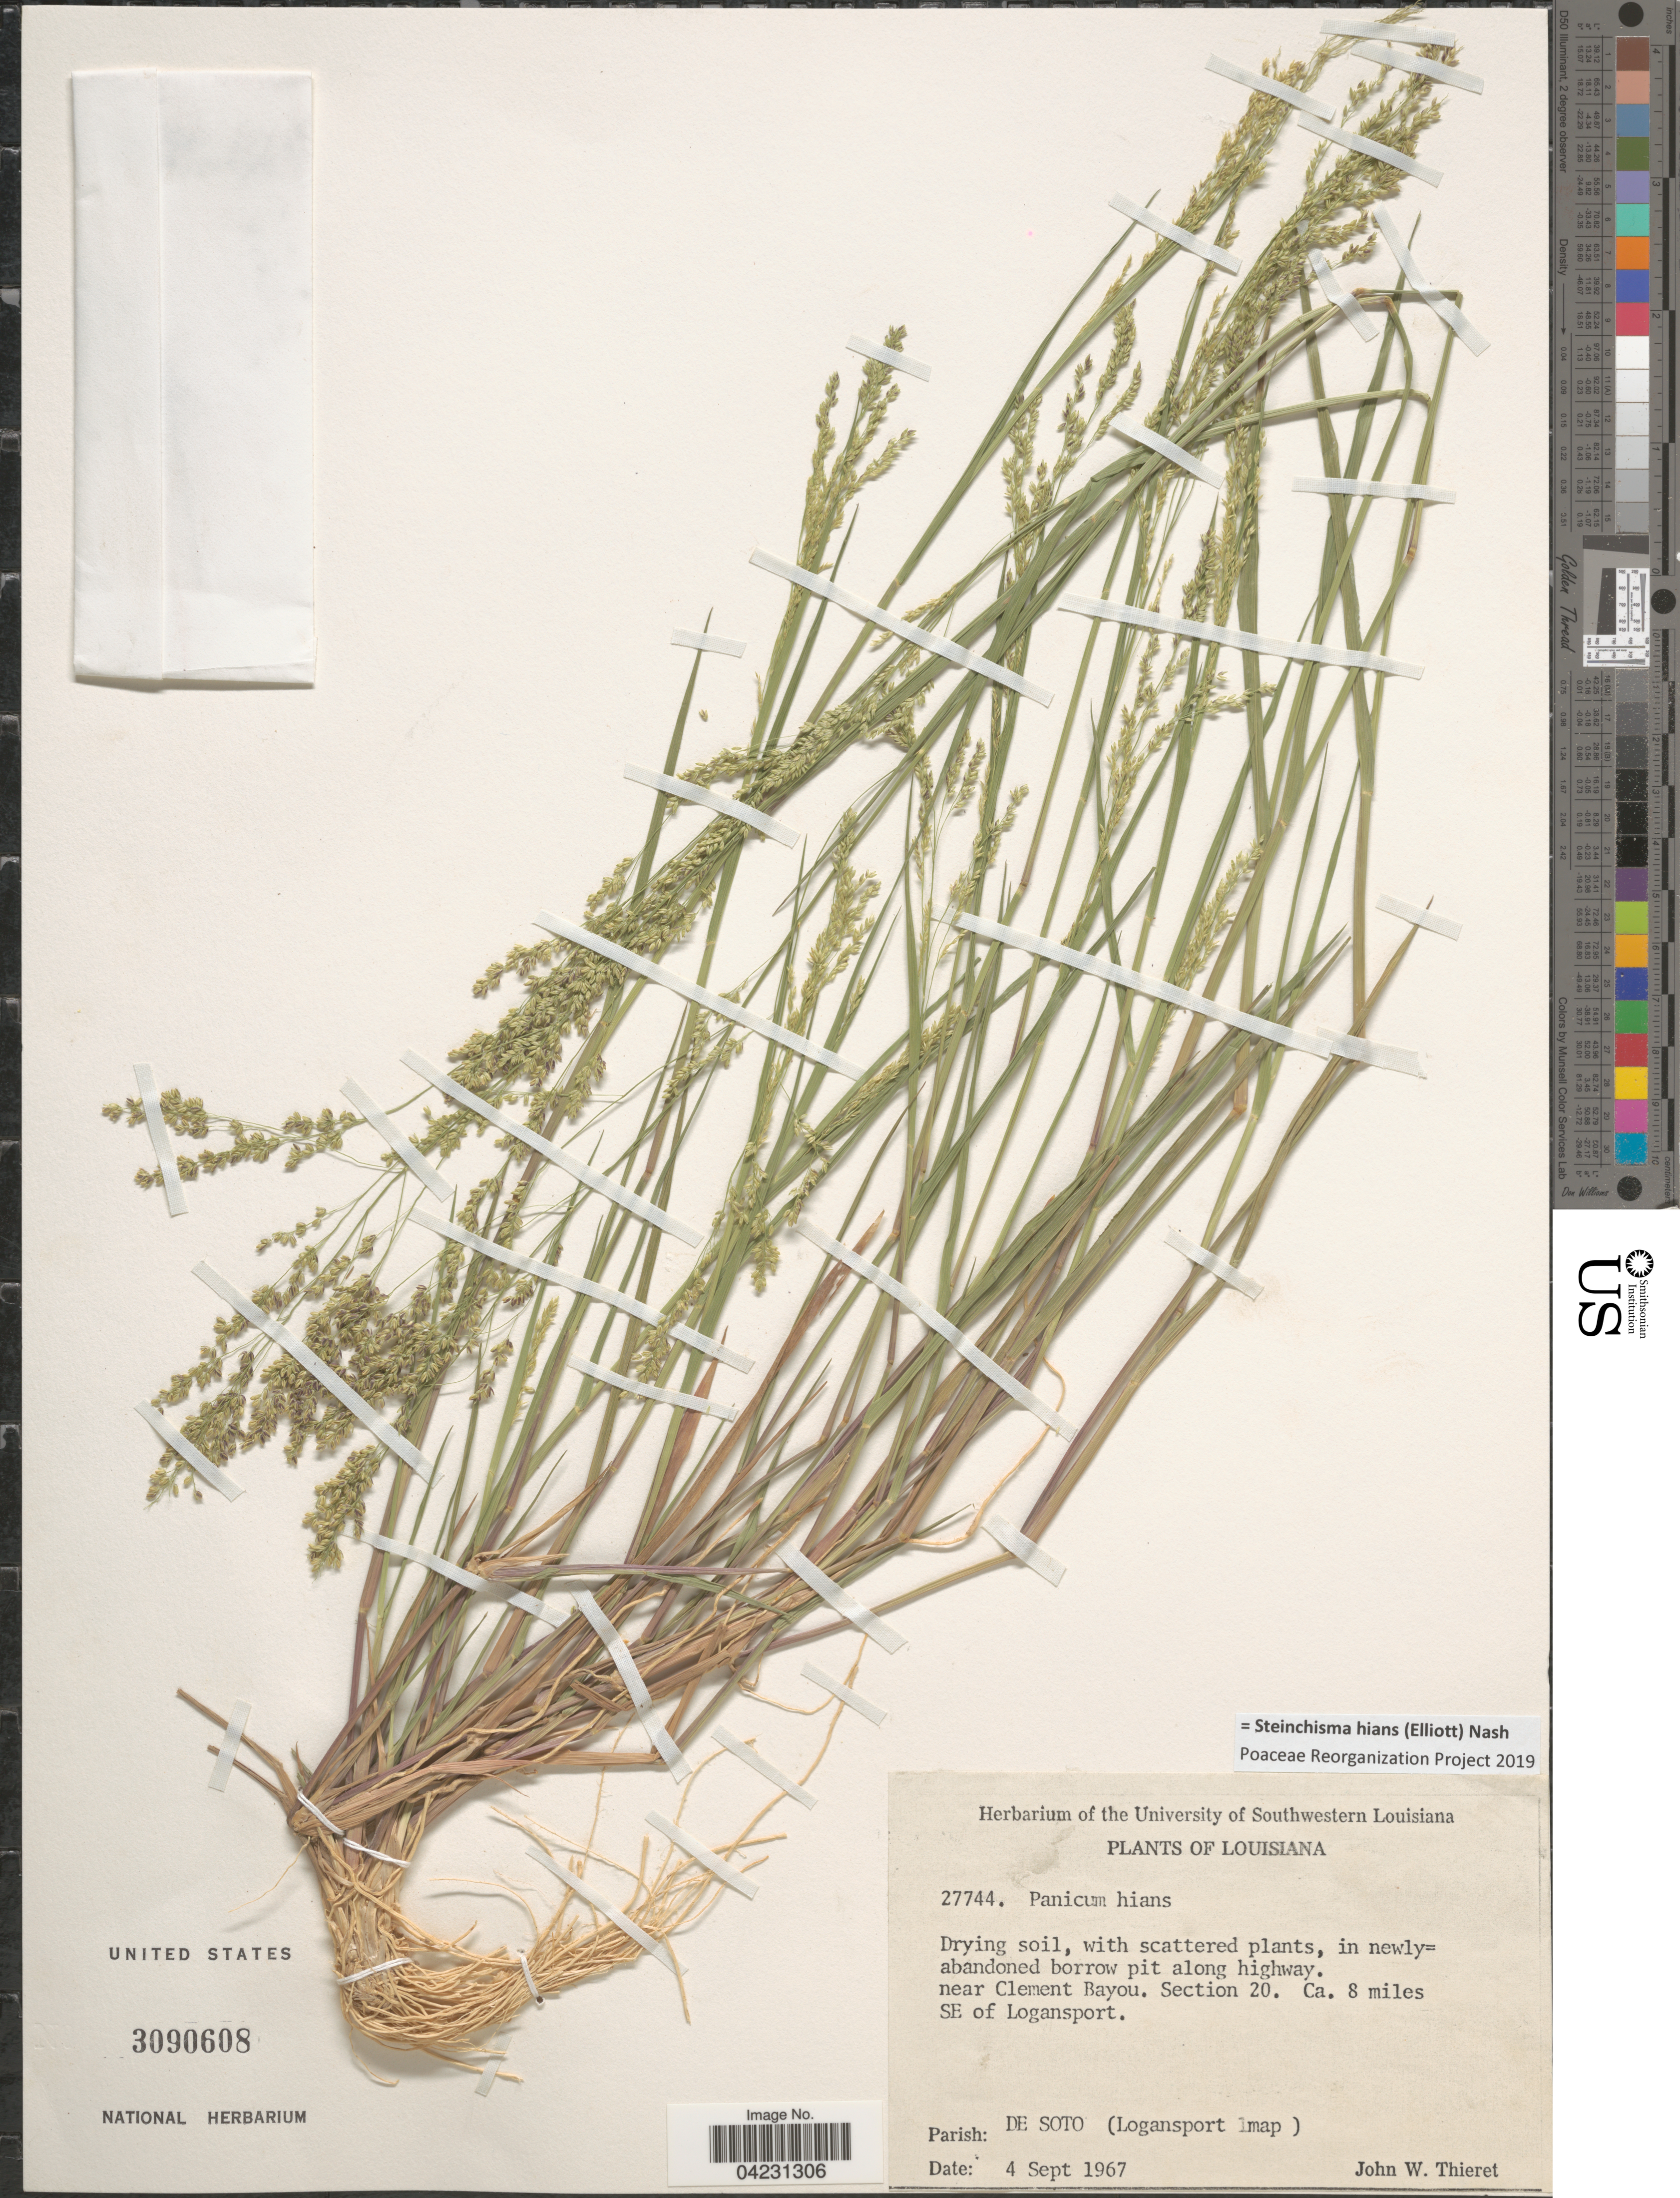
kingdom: Plantae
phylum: Tracheophyta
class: Liliopsida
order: Poales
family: Poaceae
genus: Steinchisma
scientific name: Steinchisma hians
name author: (Elliott) Nash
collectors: J. W. Thieret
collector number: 27744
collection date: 1967-09-04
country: United States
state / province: Louisiana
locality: In newly abandoned borrow pit along highway. Near Clement Bayou. Section 20. Ca. 8 miles SE of Logansport. Parish: De Soto (Logansport 1map).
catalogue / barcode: US 3090608